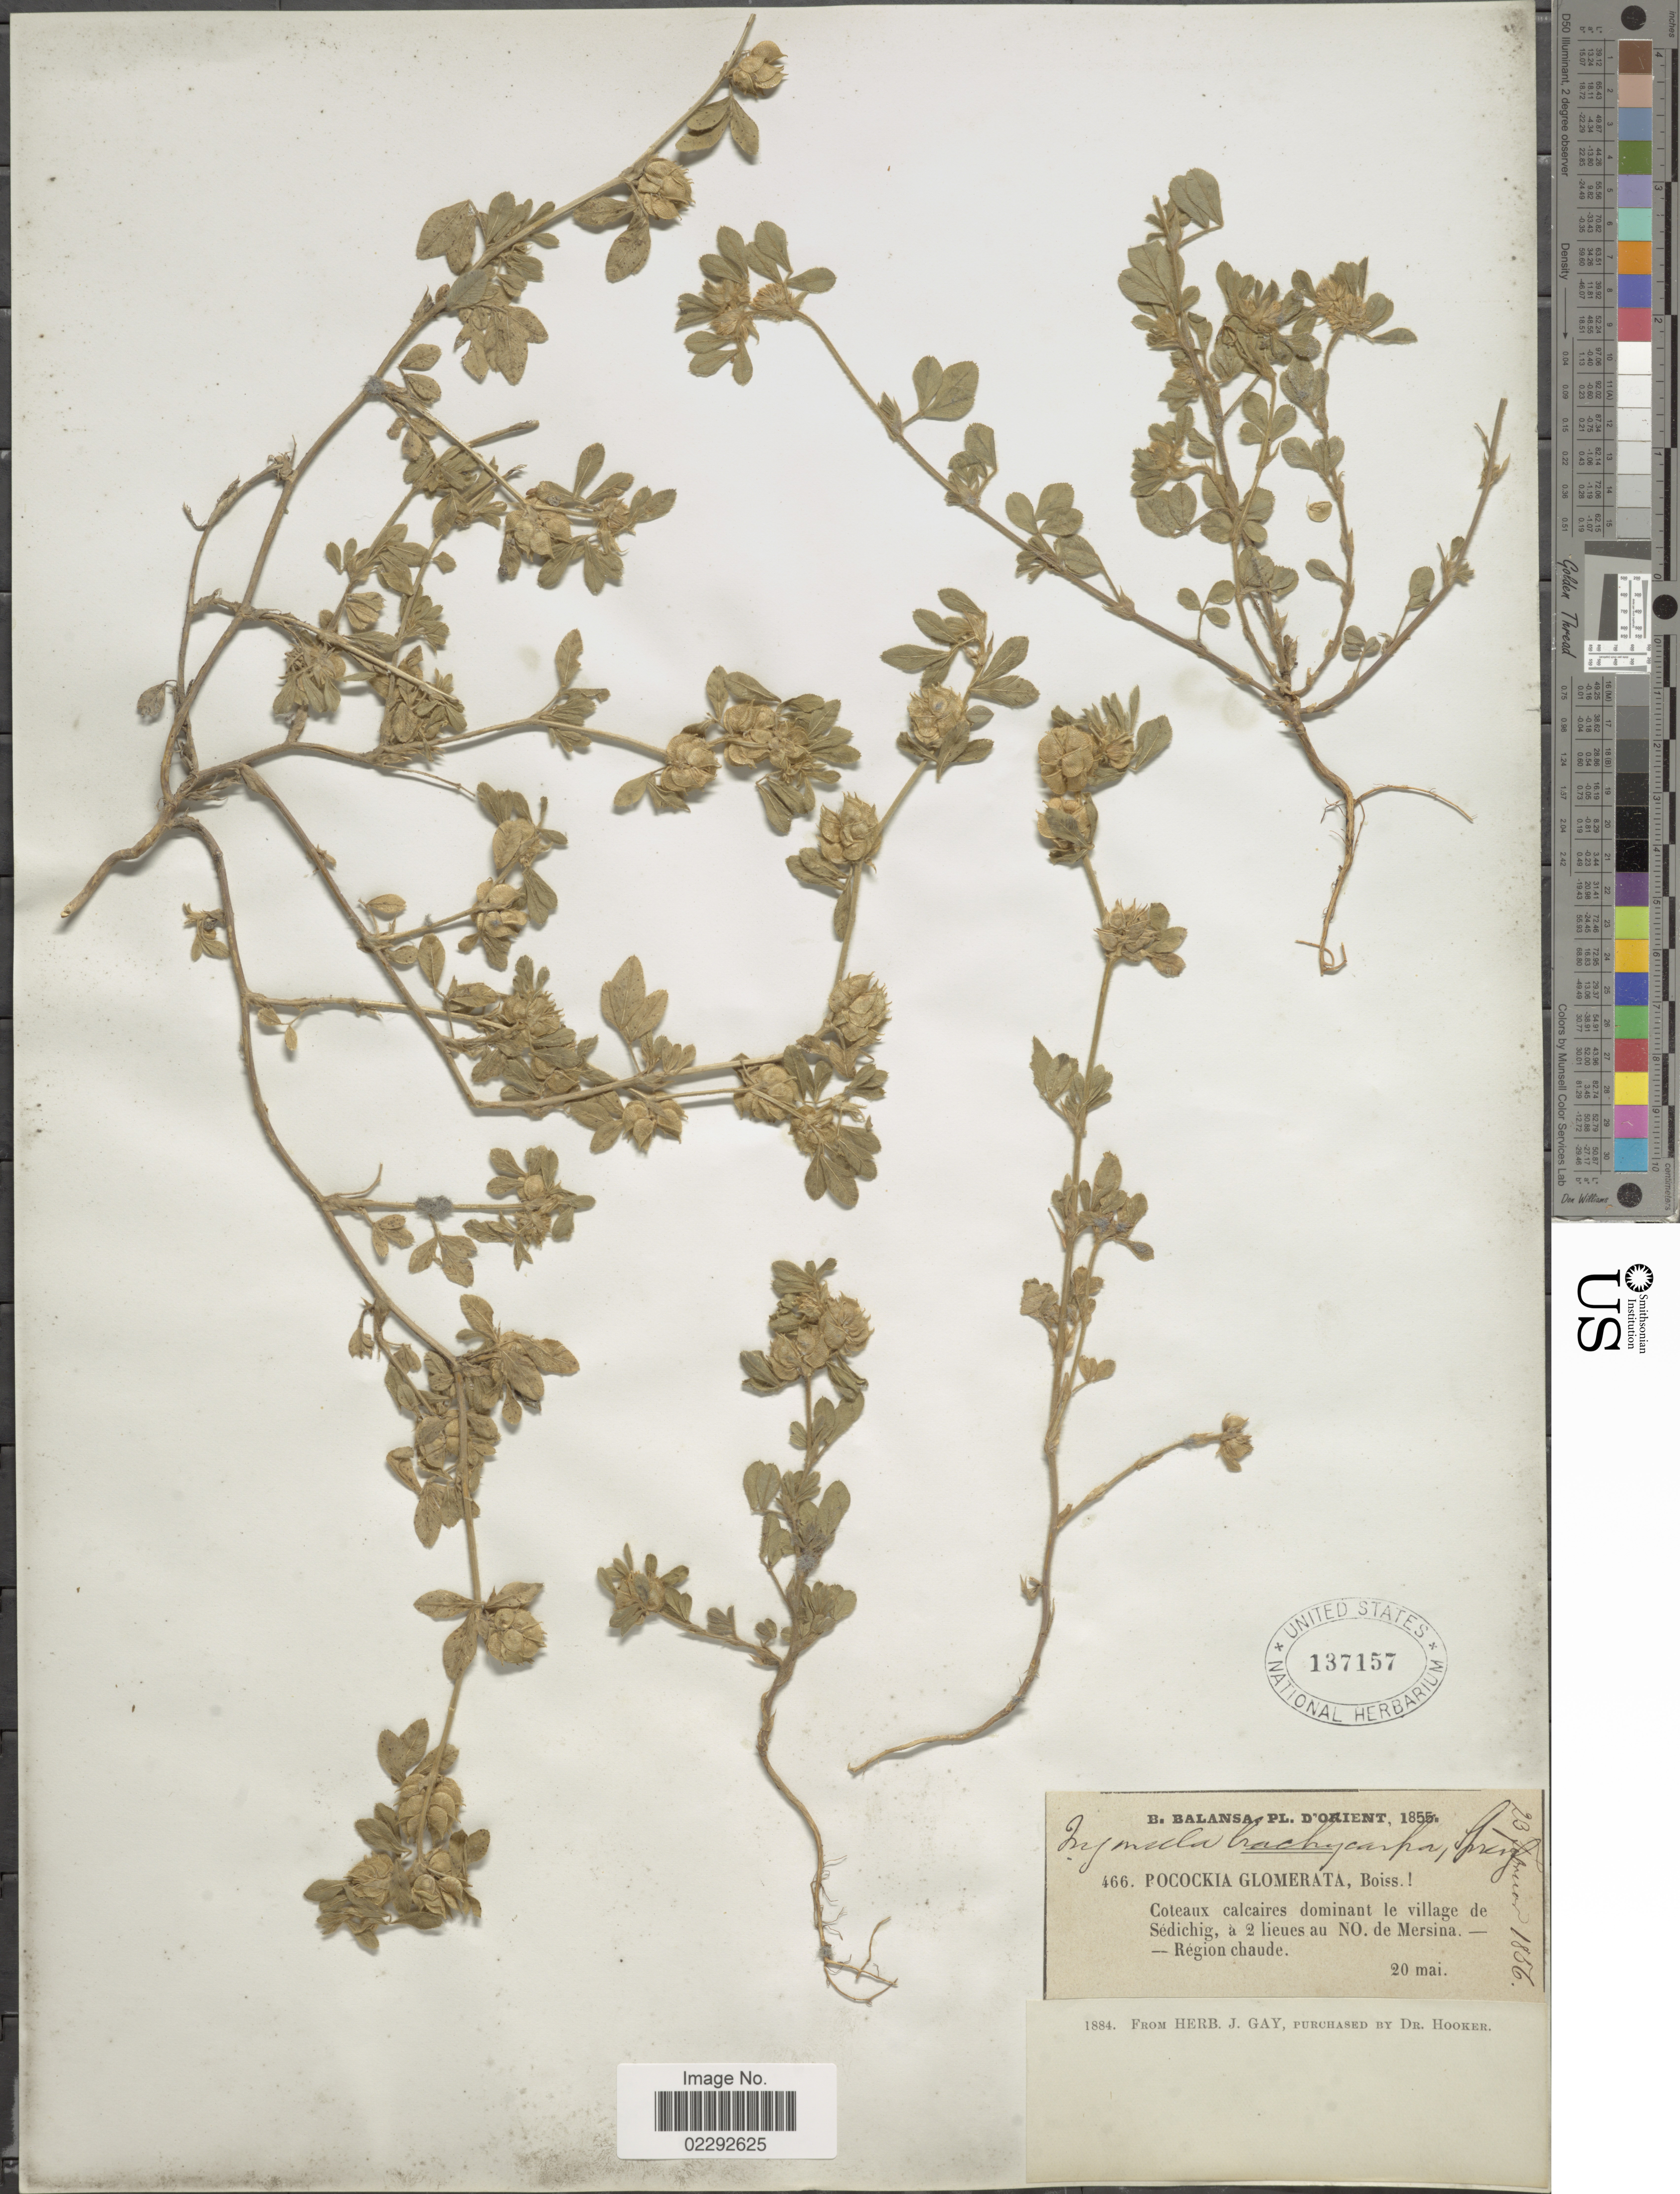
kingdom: Plantae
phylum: Tracheophyta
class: Magnoliopsida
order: Fabales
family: Fabaceae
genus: Medicago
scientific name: Medicago brachycarpa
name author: Fisch. ex M. Bieb.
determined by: Strong, Mark T., (BOT), Smithsonian Institution - National Museum of Natural History (UNITED STATES)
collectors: B. Balansa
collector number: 466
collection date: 1856-02-20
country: Turkey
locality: Orient. le village de Sédichig, à 2 lieues au NO. Mersina. - Région chaude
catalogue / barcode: US 137157